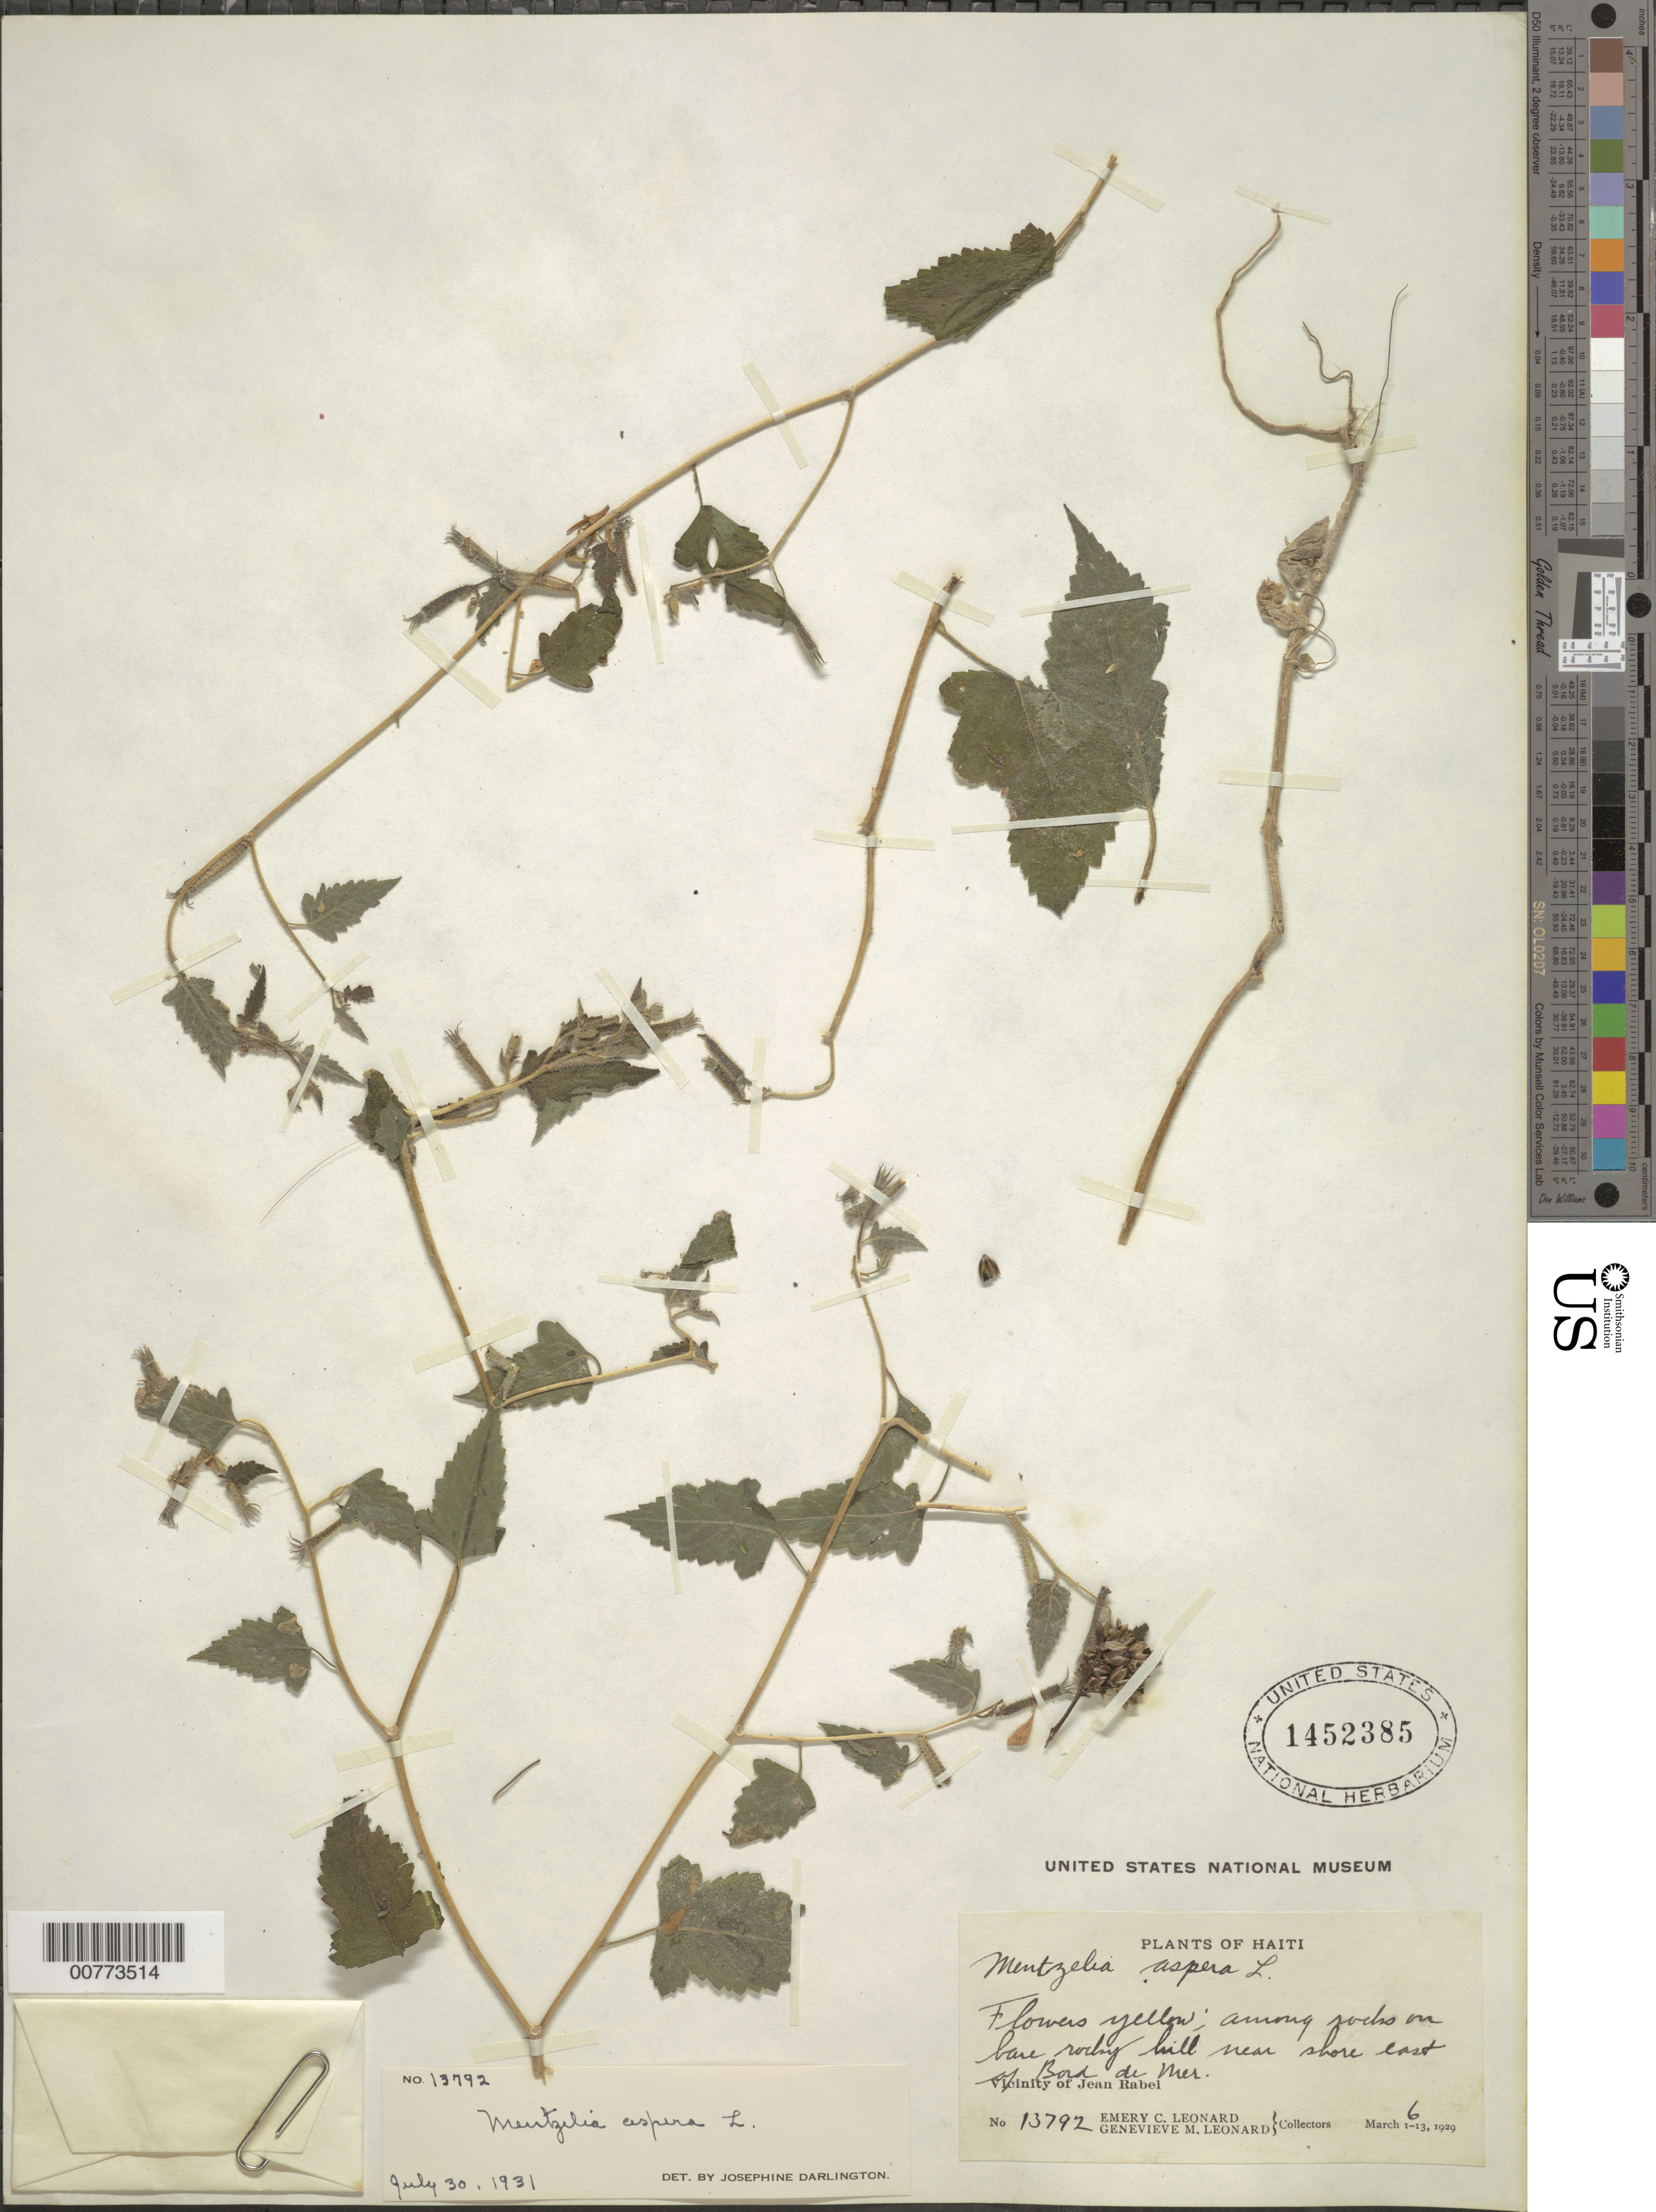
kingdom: Plantae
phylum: Tracheophyta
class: Magnoliopsida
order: Cornales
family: Loasaceae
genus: Mentzelia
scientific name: Mentzelia aspera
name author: L.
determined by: Darlington, J.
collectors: E. C. Leonard & G. M. Leonard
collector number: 13792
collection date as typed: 06 Mar 1929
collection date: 1929-03-06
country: Haiti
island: Hispaniola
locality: Vicinity of Jean Rabel, near shore east of Berd de Mer.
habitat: Among rocks on bare rocky hill.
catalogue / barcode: US 1452385